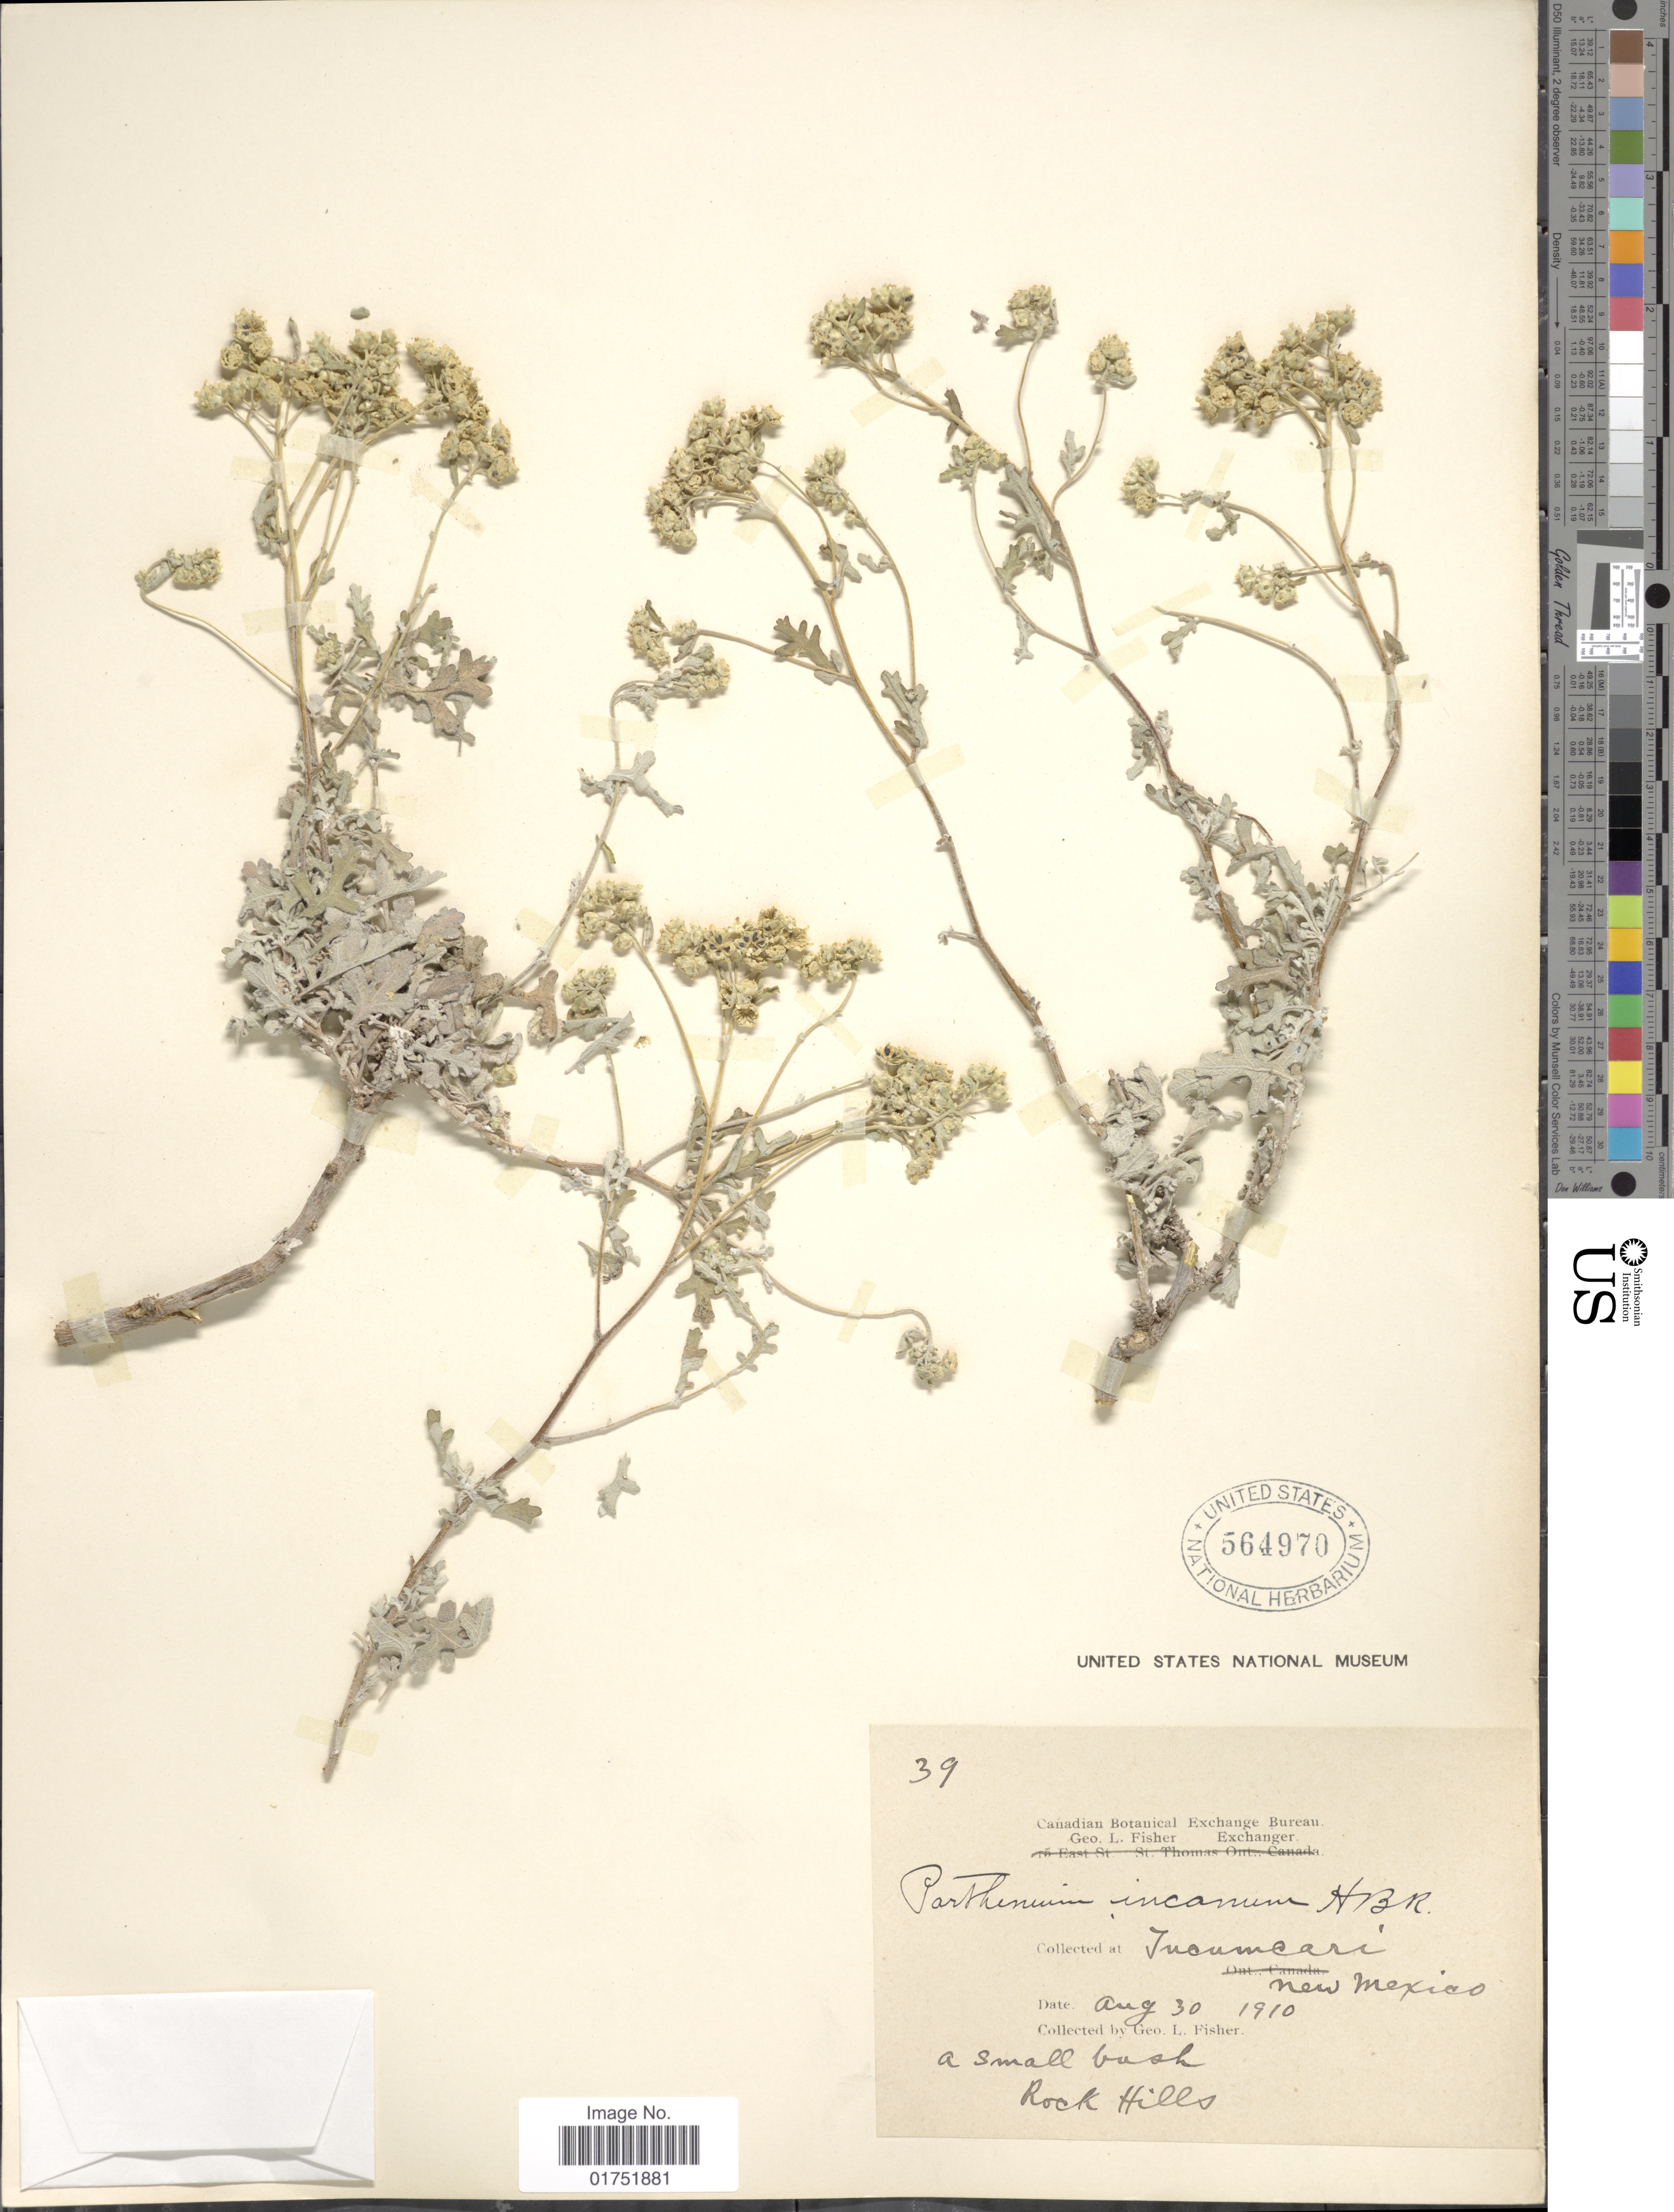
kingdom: Plantae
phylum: Tracheophyta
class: Magnoliopsida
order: Asterales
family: Asteraceae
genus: Parthenium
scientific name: Parthenium incanum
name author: Kunth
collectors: G. L. Fisher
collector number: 39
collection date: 1910-08-30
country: United States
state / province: New Mexico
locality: Tucumcari, Rock Hills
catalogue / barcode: US 564970